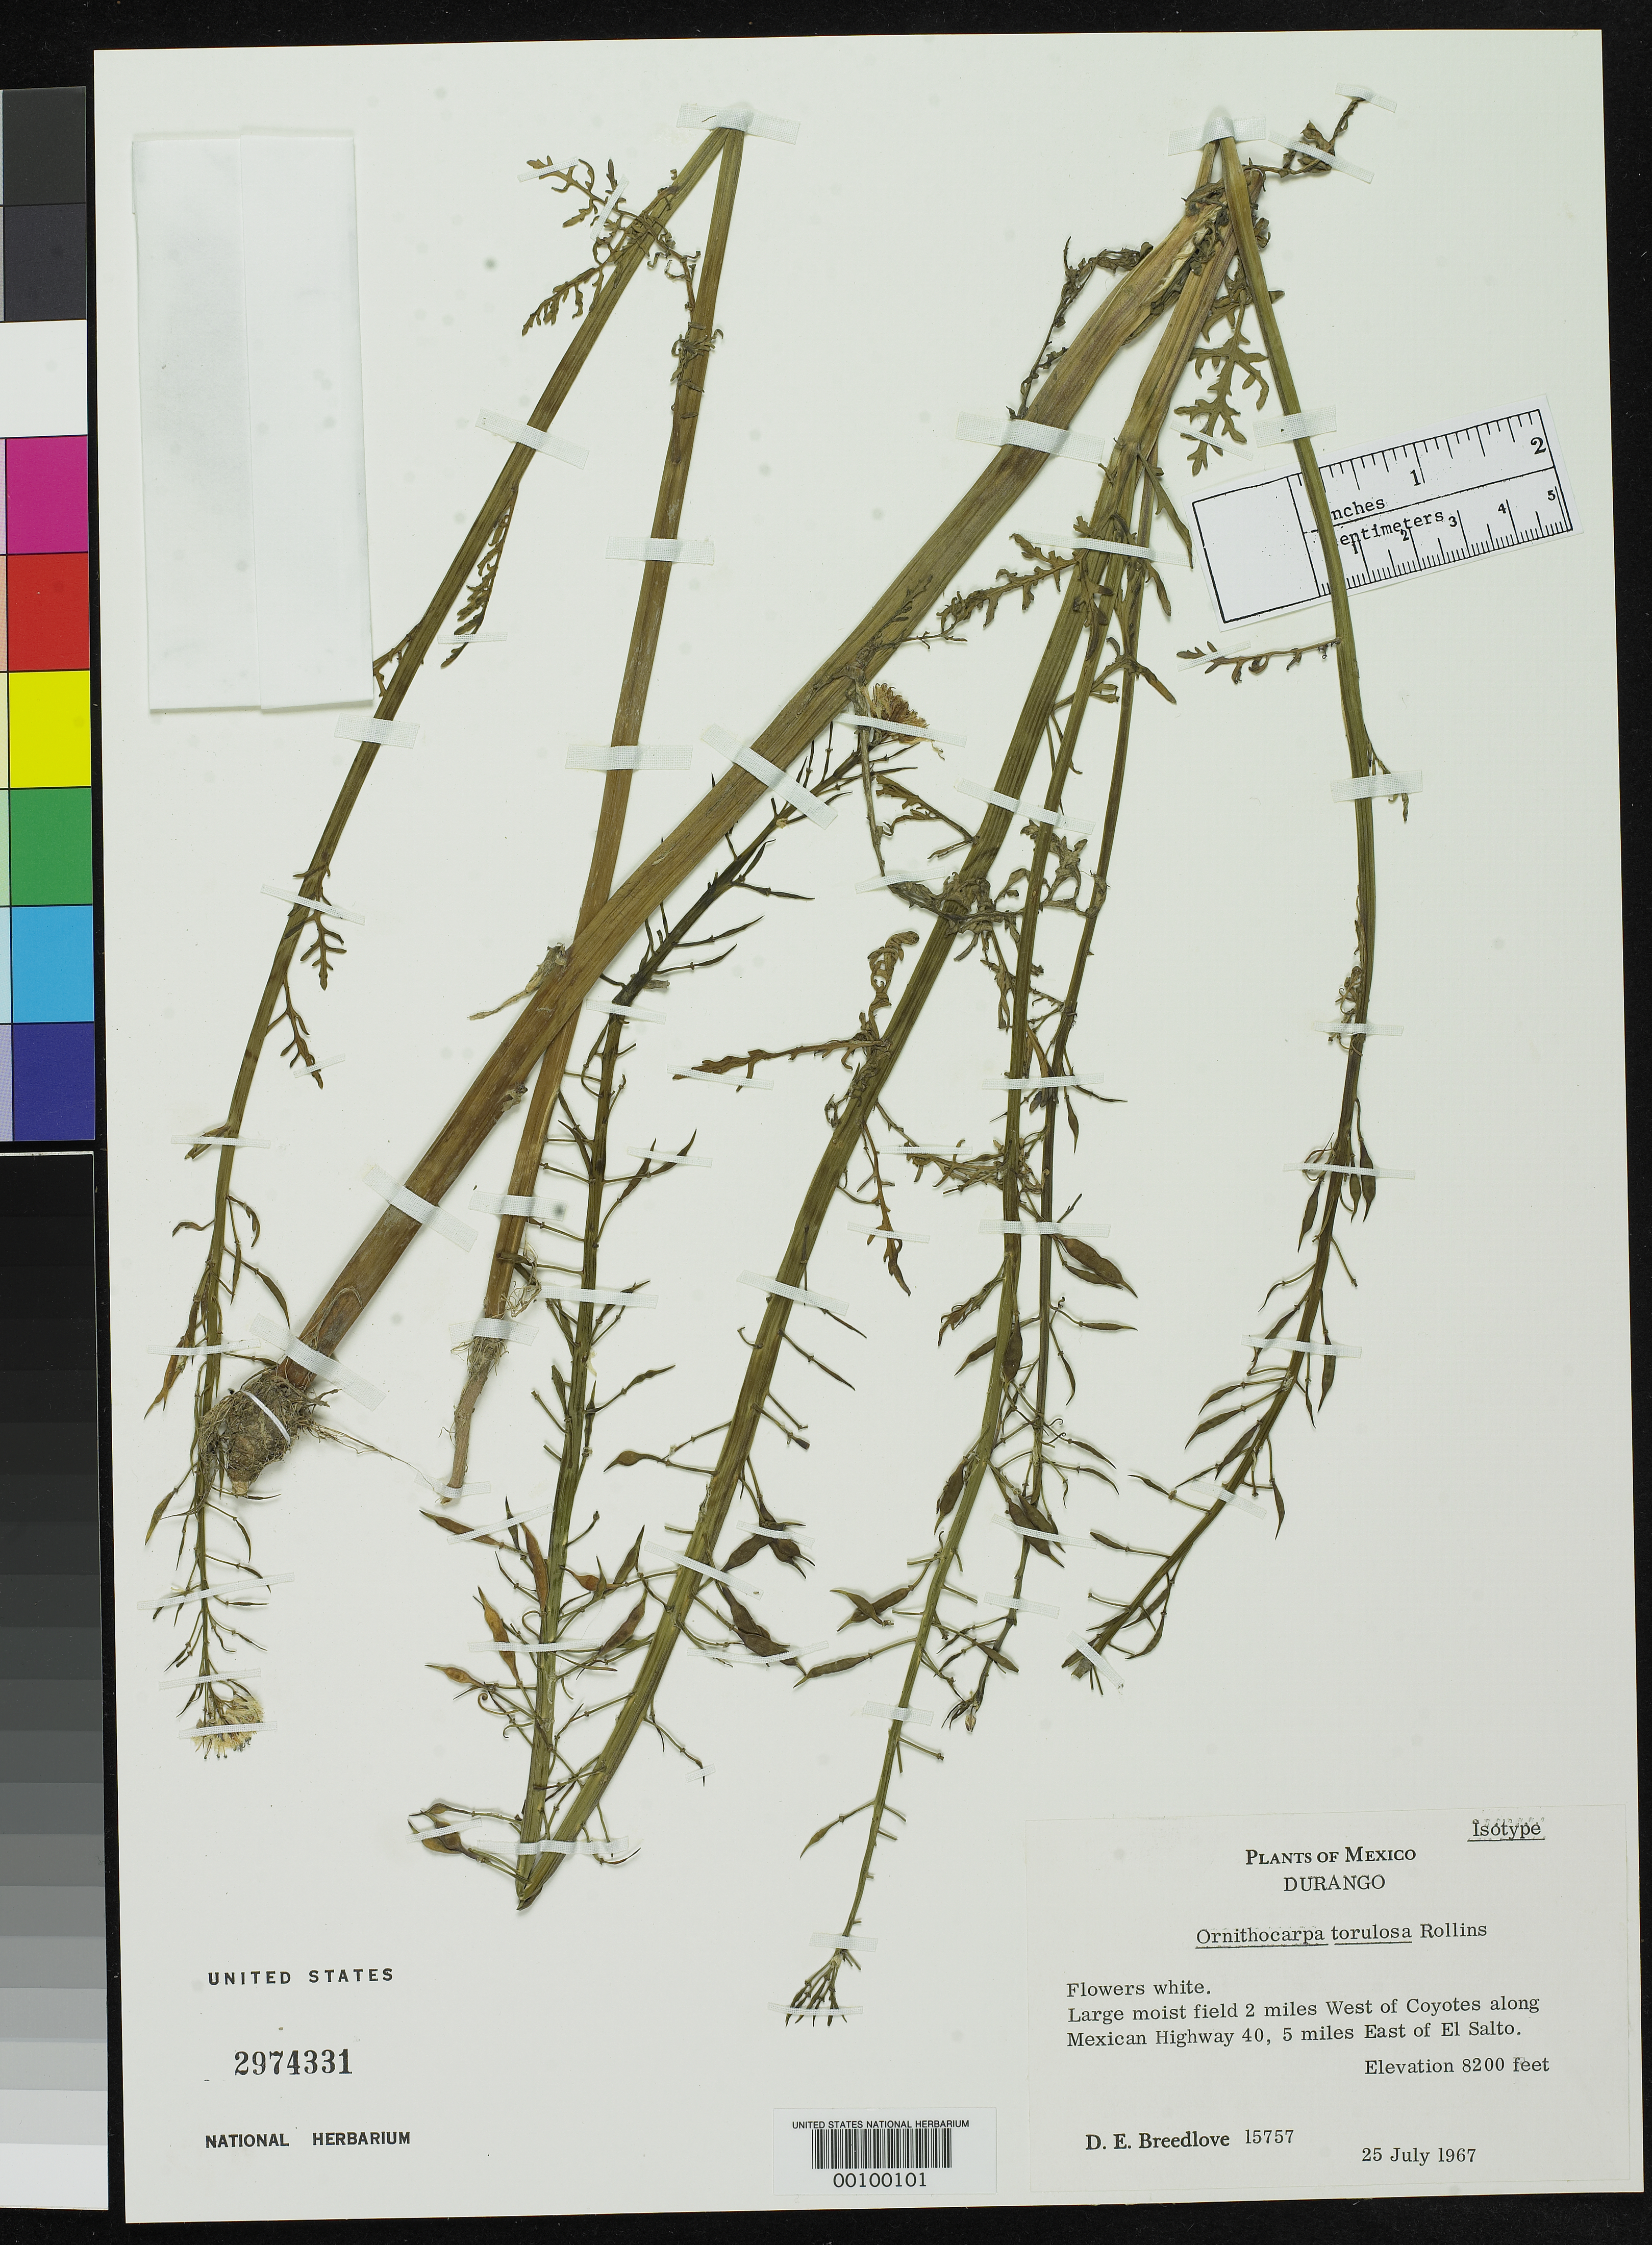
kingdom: Plantae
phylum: Tracheophyta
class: Magnoliopsida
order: Brassicales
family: Brassicaceae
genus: Ornithocarpa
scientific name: Ornithocarpa torulosa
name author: Rollins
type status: Isotype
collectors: D. E. Breedlove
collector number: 15757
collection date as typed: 25 Jul 1967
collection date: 1967-07-25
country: Mexico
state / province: Durango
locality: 2 mi. W of Coyotes along Mexican Highway 40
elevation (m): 2499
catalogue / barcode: US 2974331